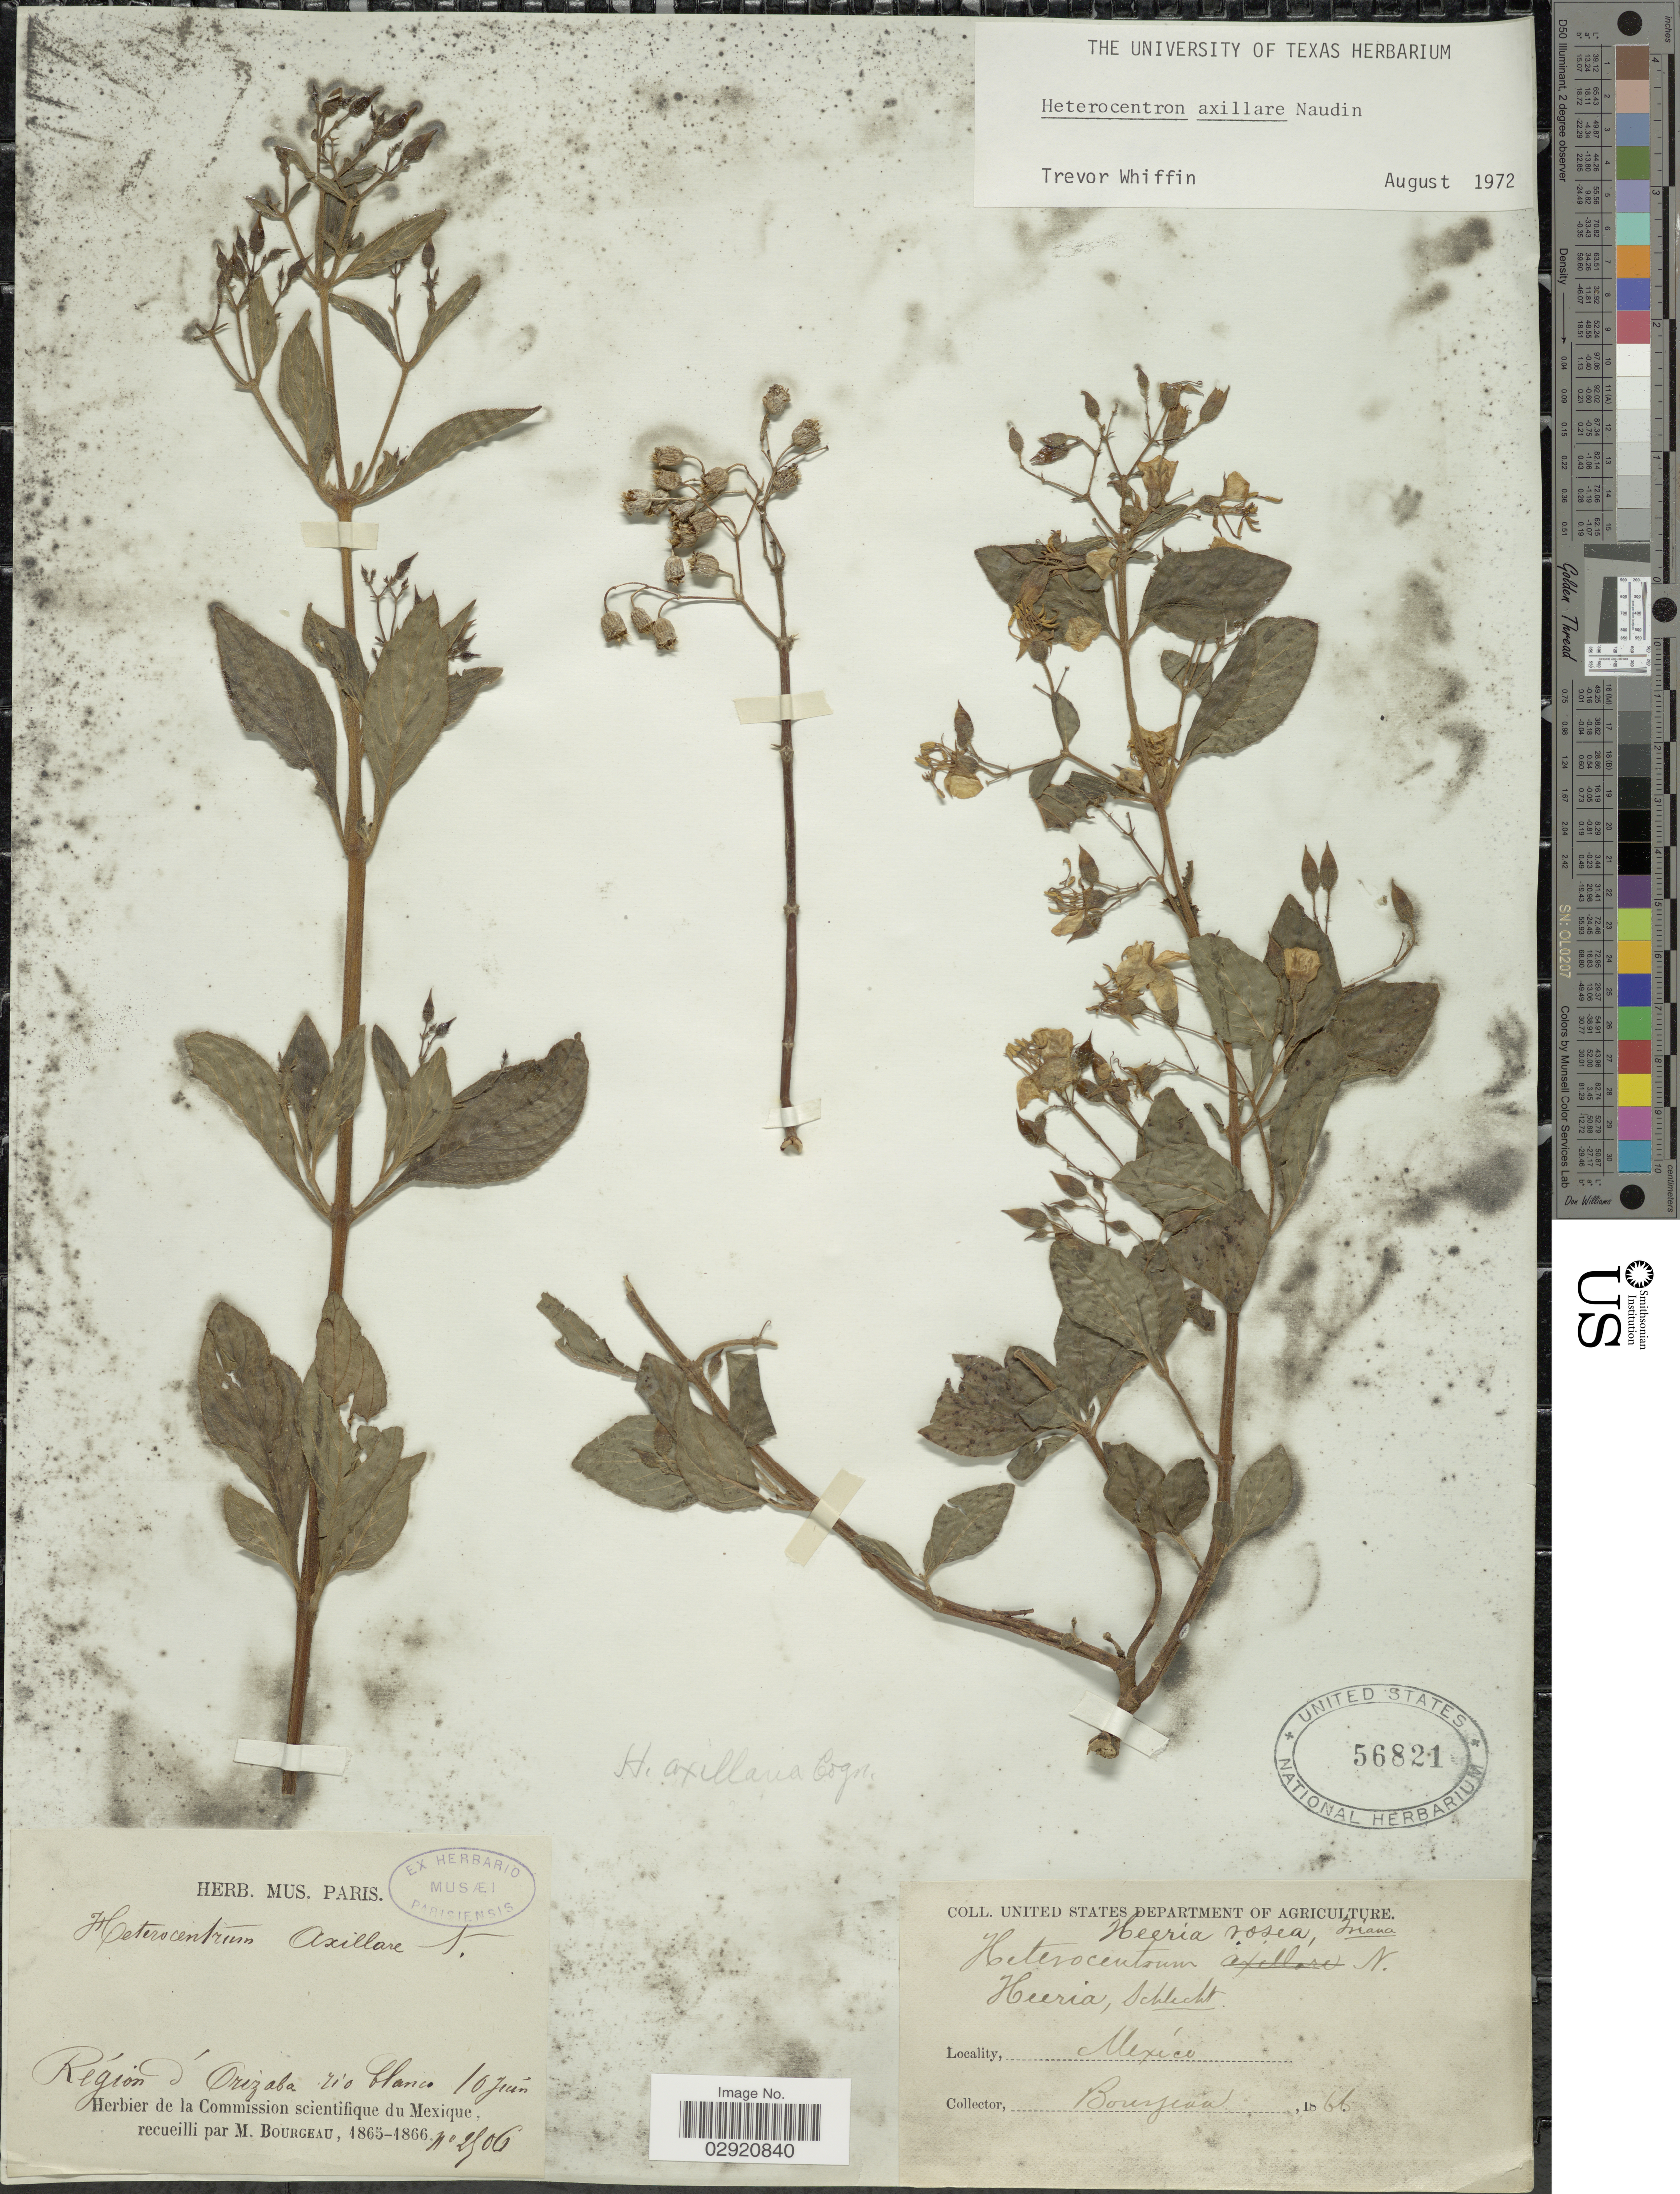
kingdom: Plantae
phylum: Tracheophyta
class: Magnoliopsida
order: Myrtales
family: Melastomataceae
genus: Heterocentron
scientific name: Heterocentron axillare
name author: Naudin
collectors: M. Bourgeau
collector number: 2506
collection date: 1866-06-10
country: Mexico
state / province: Veracruz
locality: Région d'Orizaba rio blanco.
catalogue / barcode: US 56821